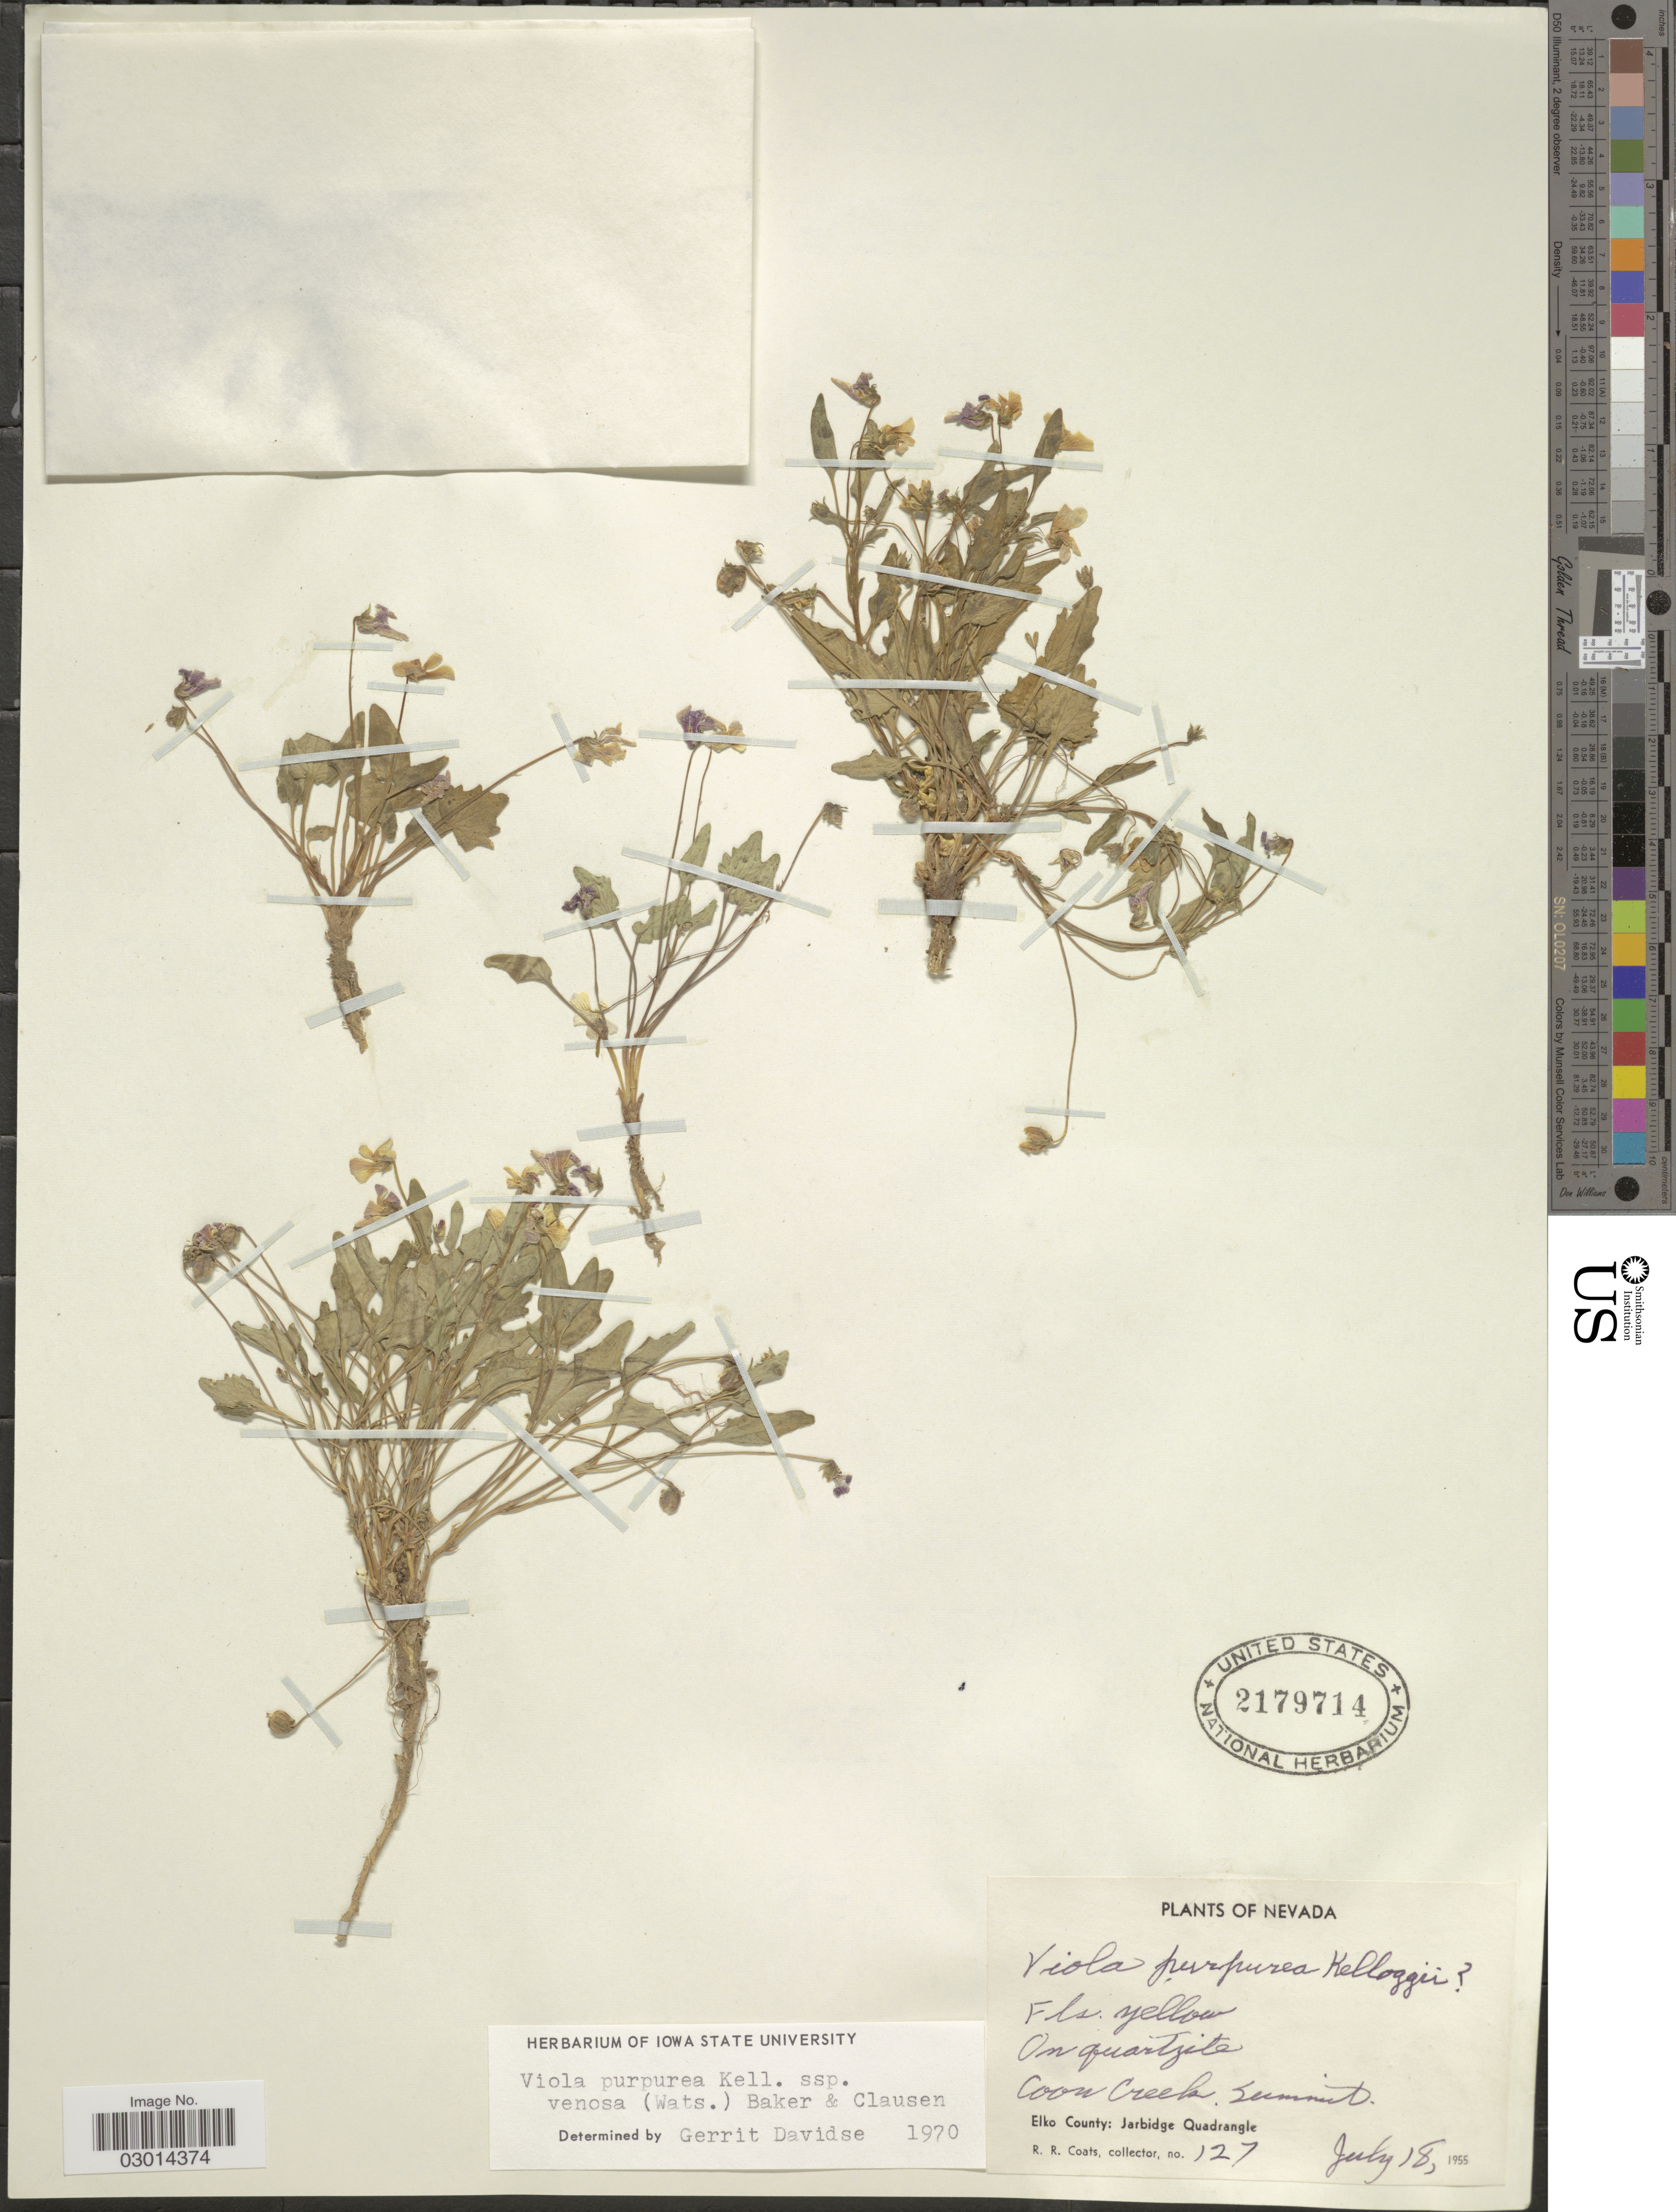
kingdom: Plantae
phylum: Tracheophyta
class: Magnoliopsida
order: Malpighiales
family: Violaceae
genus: Viola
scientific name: Viola purpurea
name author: Kellogg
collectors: R. Coats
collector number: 127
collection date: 1955-07-18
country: United States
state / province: Nevada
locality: Coon Creek Summit, Elko County: Jarbidge Quadrangle.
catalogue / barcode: US 2179714